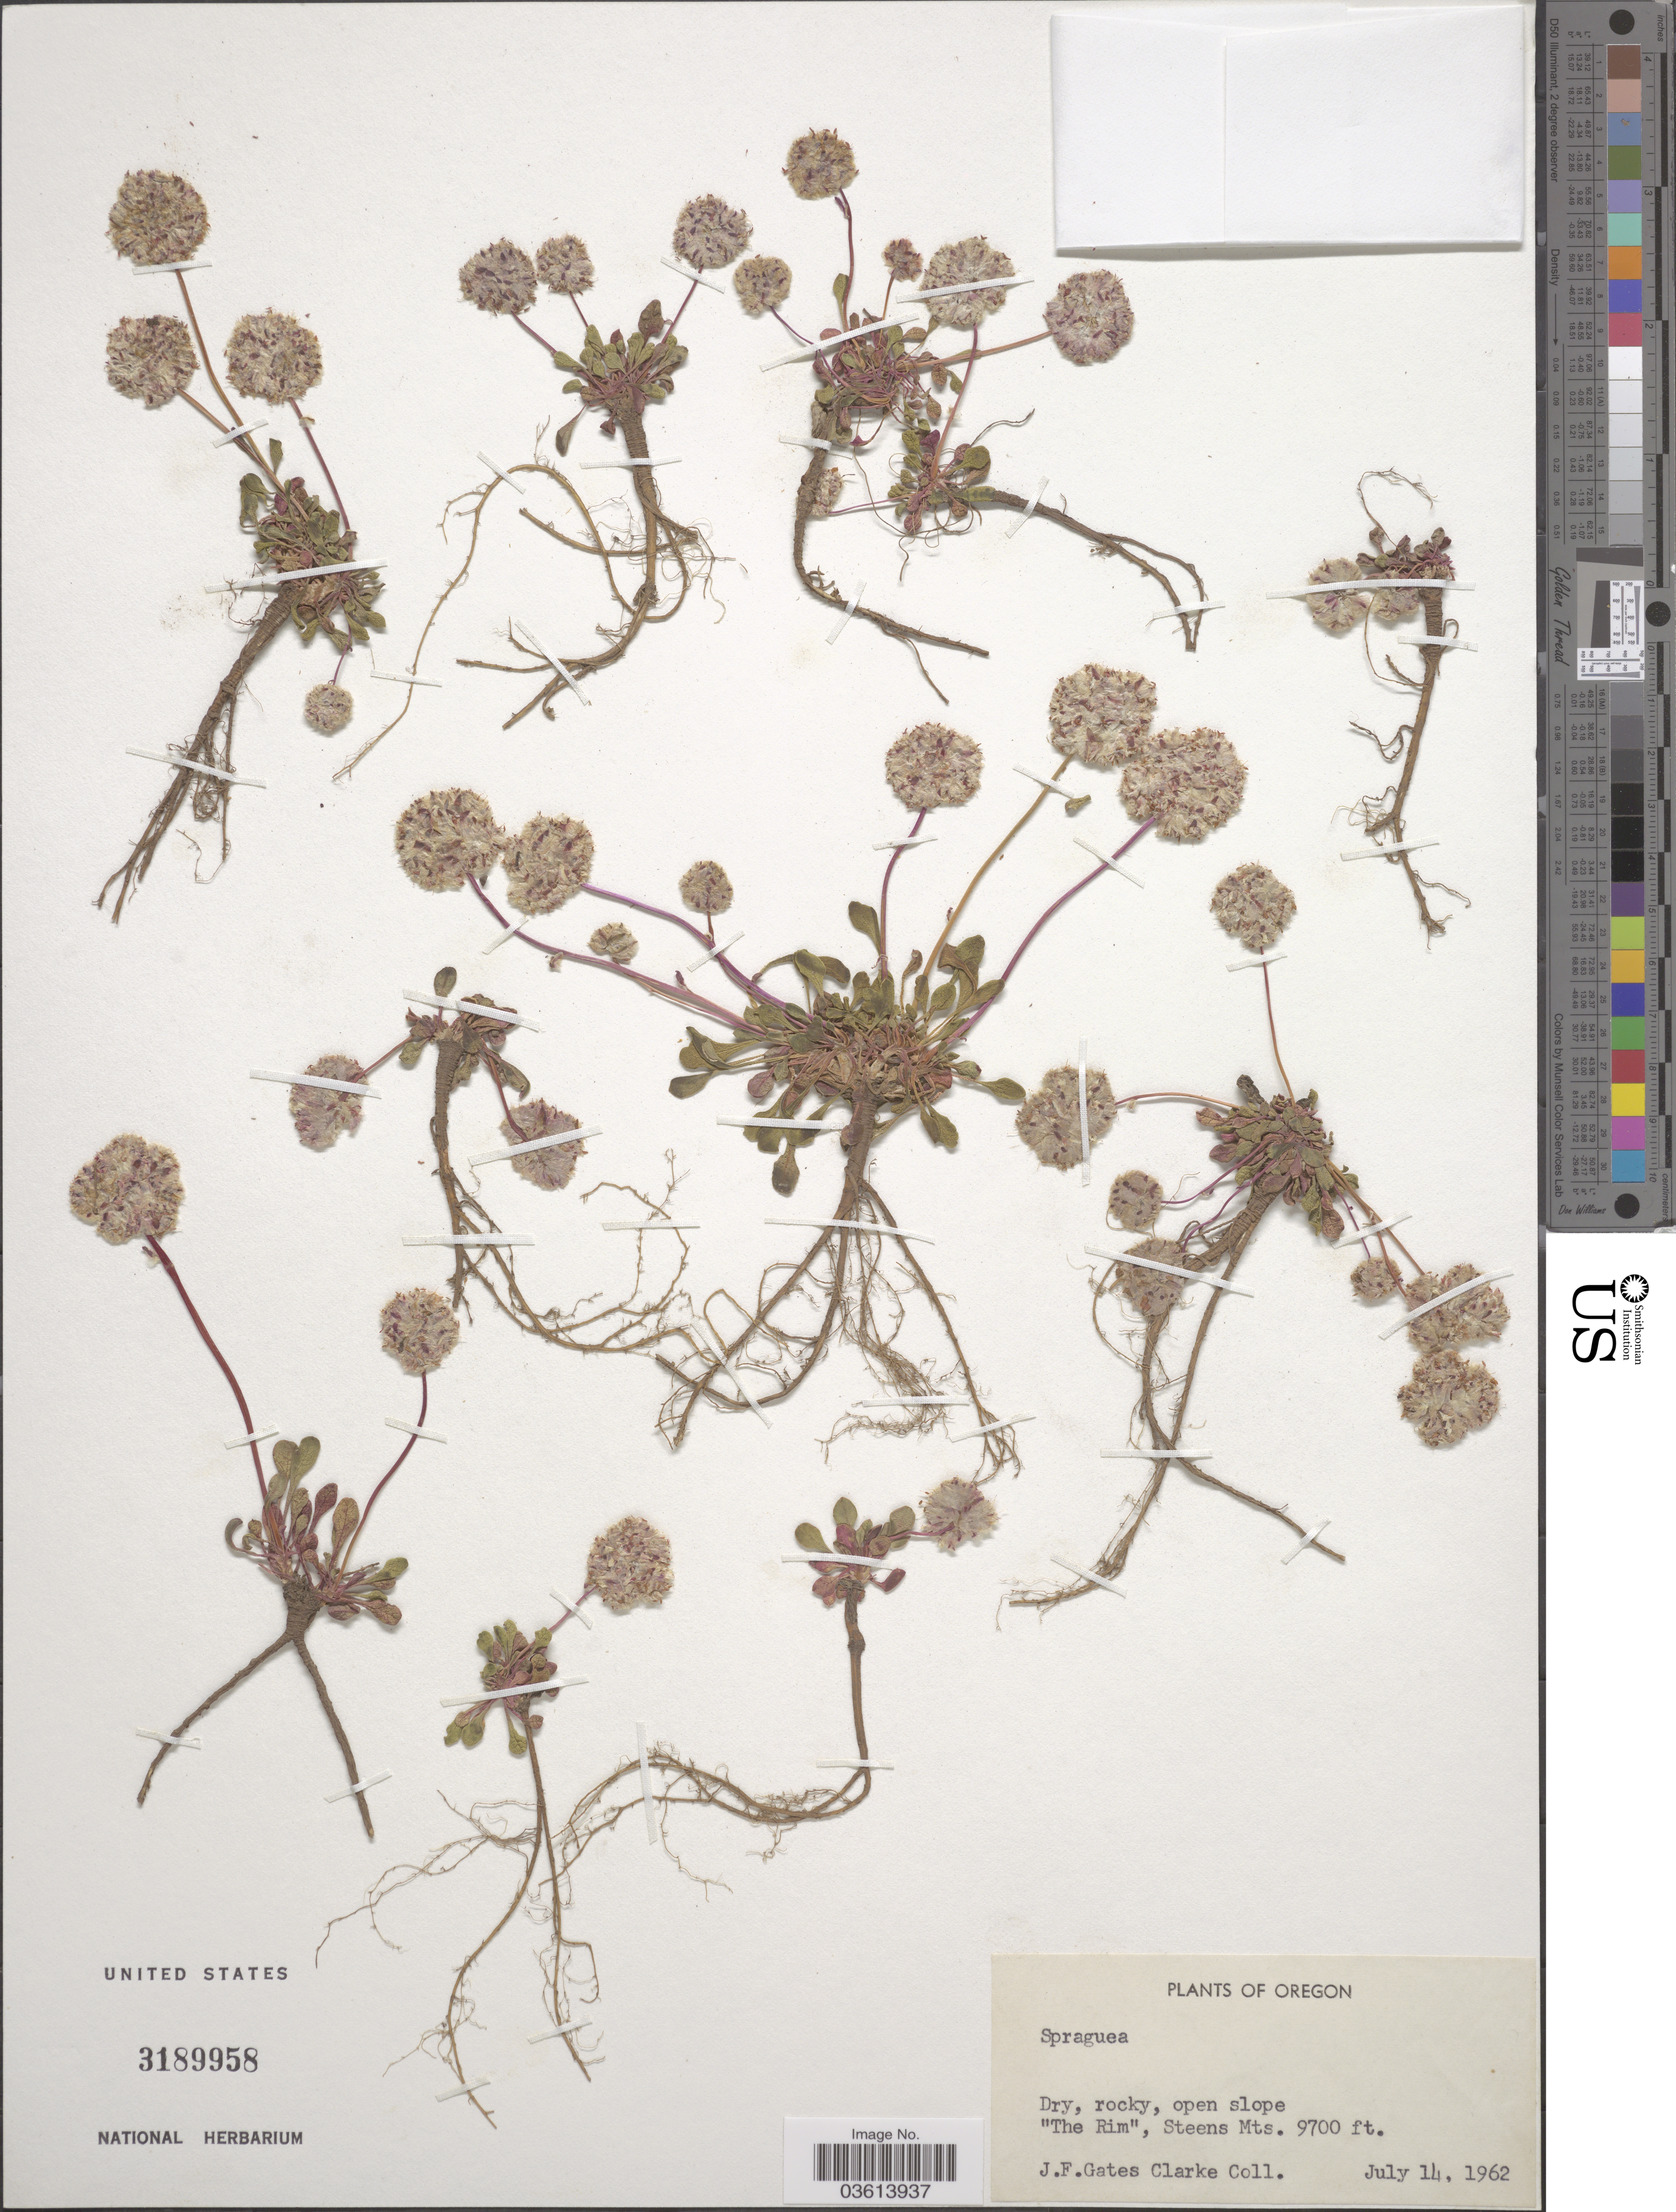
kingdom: Plantae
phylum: Tracheophyta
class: Magnoliopsida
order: Caryophyllales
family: Montiaceae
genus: Calyptridium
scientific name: Calyptridium sp.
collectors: J. F. Gates-Clarke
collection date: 1962-07-14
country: United States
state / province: Oregon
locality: The Rim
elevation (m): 2957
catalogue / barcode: US 3189958